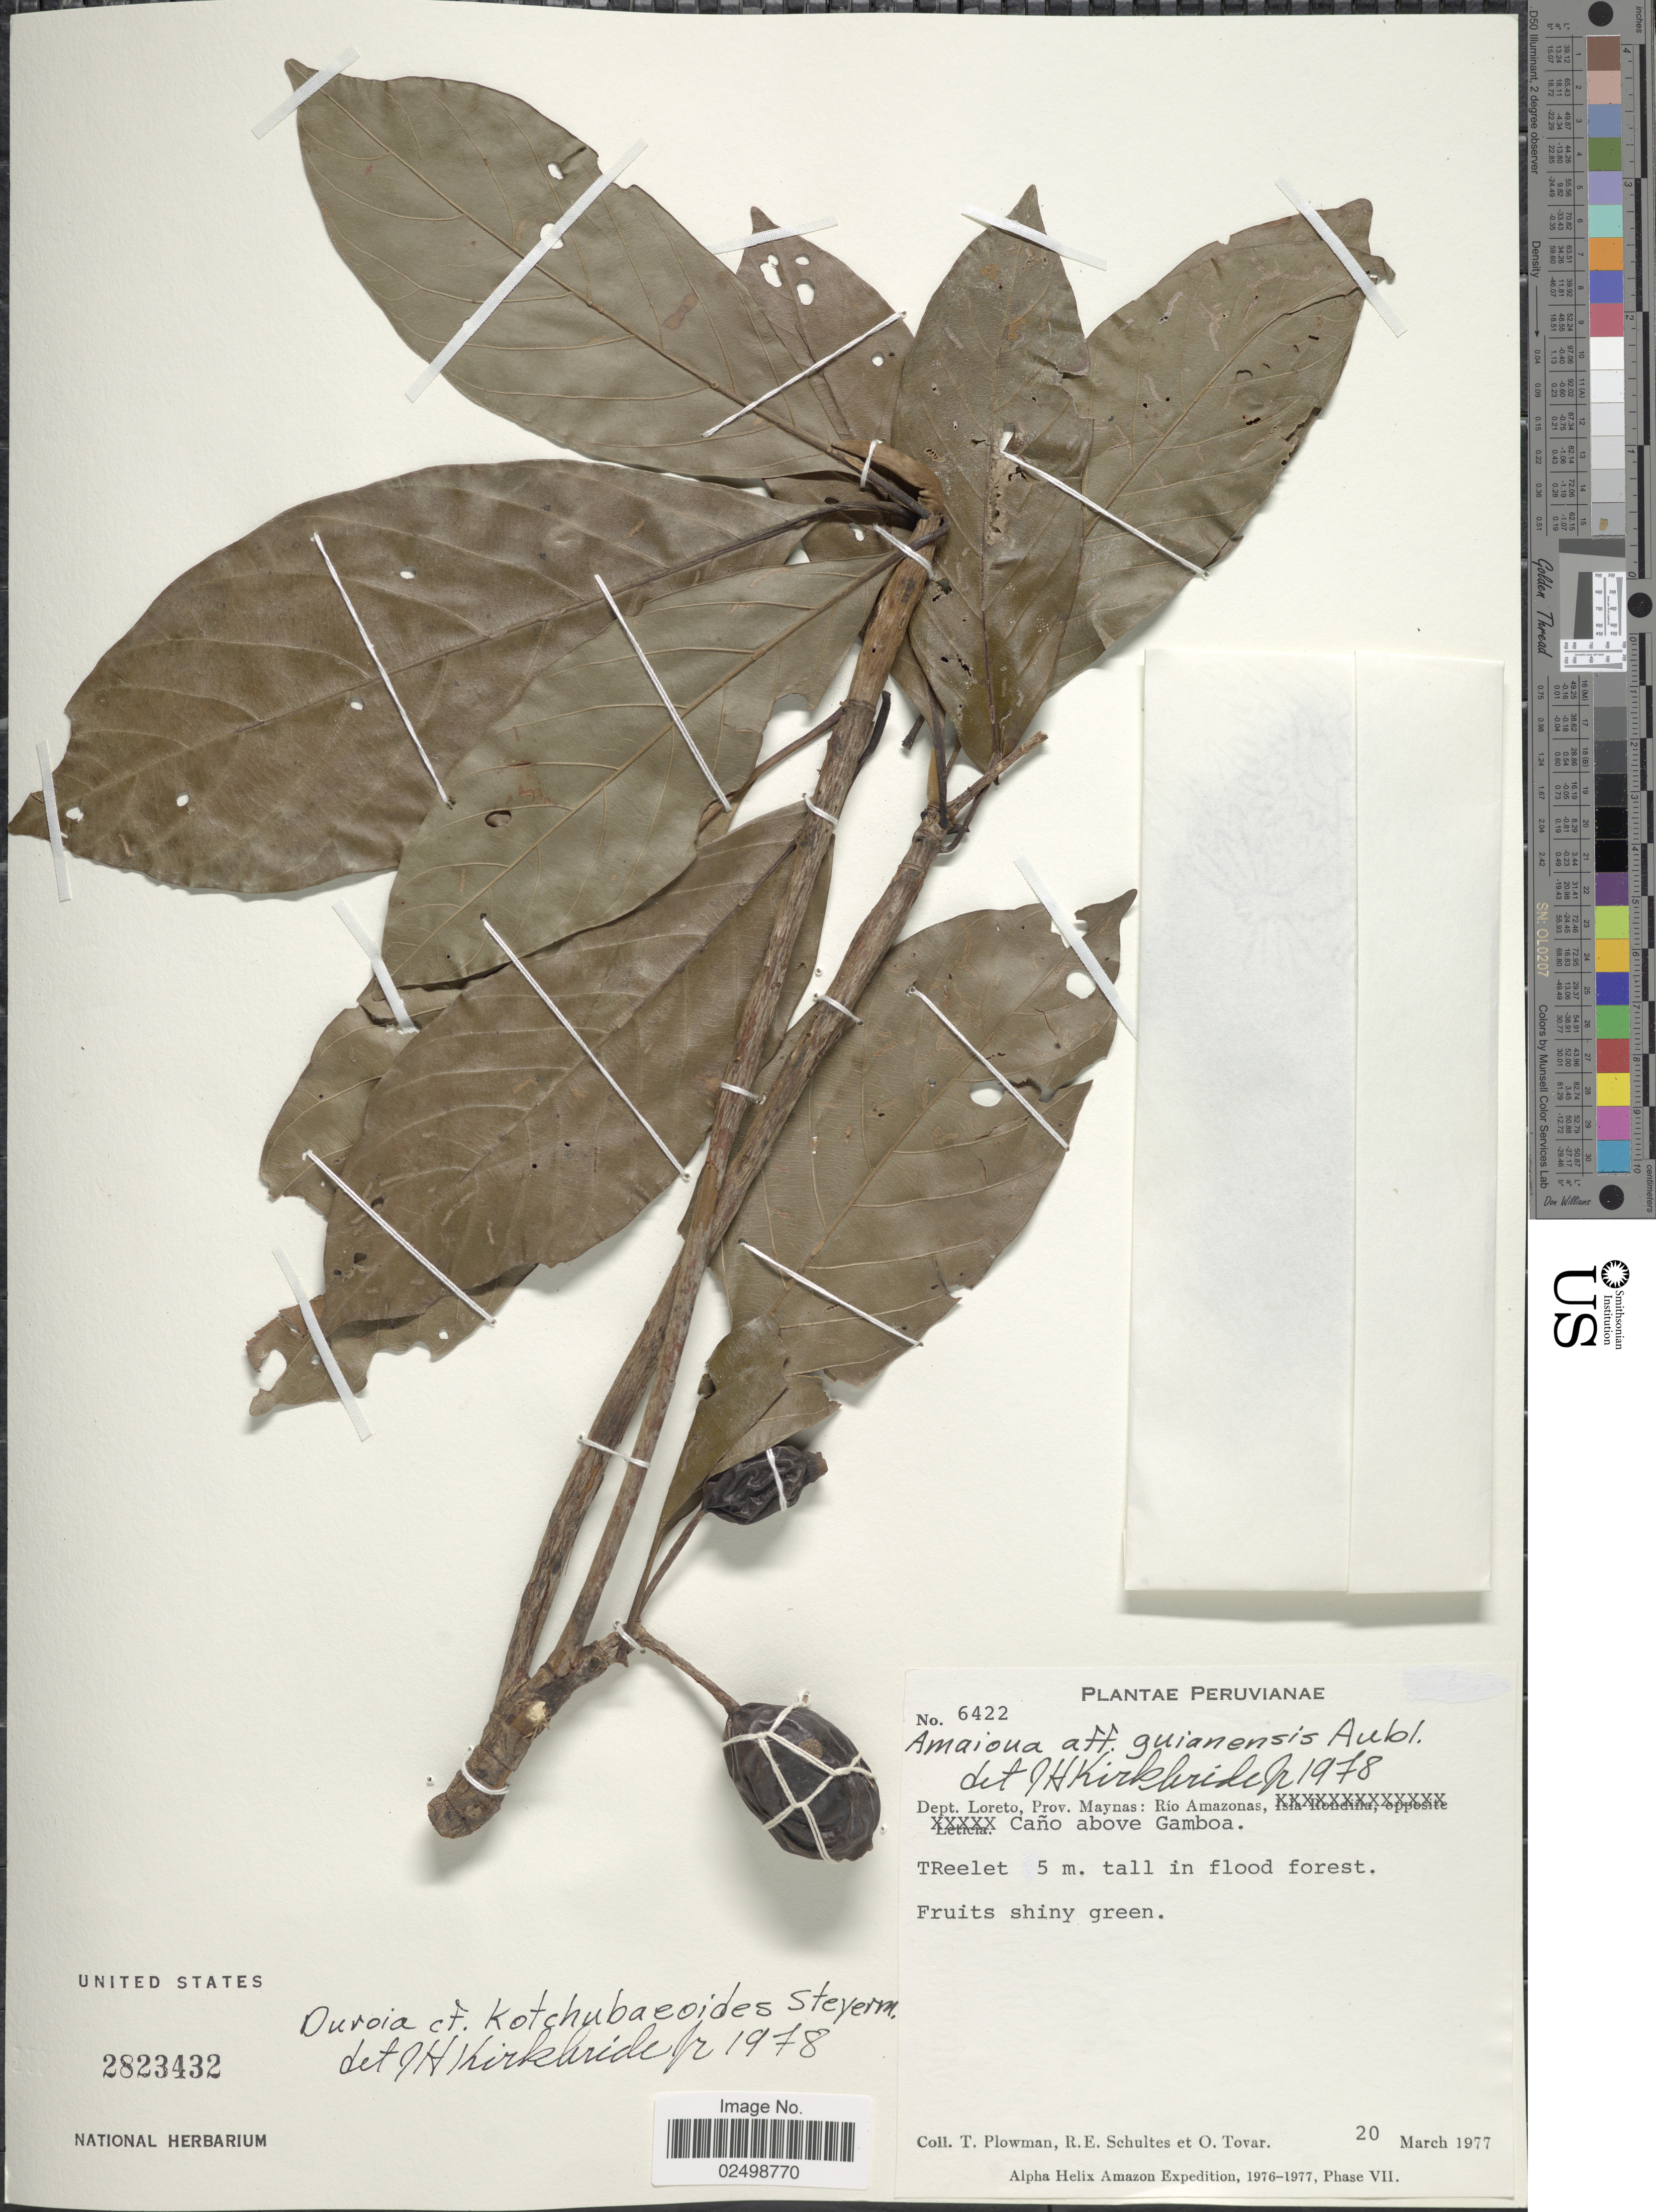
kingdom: Plantae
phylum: Tracheophyta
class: Magnoliopsida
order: Gentianales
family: Rubiaceae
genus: Duroia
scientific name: Duroia kotchubaeoides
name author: Steyerm.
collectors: T. Plowman, R. E. Schultes & Ó. Tovar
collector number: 6422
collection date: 1977-03-20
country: Peru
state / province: Loreto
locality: Dept. Loreto, Prov. Maynas: Río Amazonas Caño above Gamboa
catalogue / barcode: US 2823432